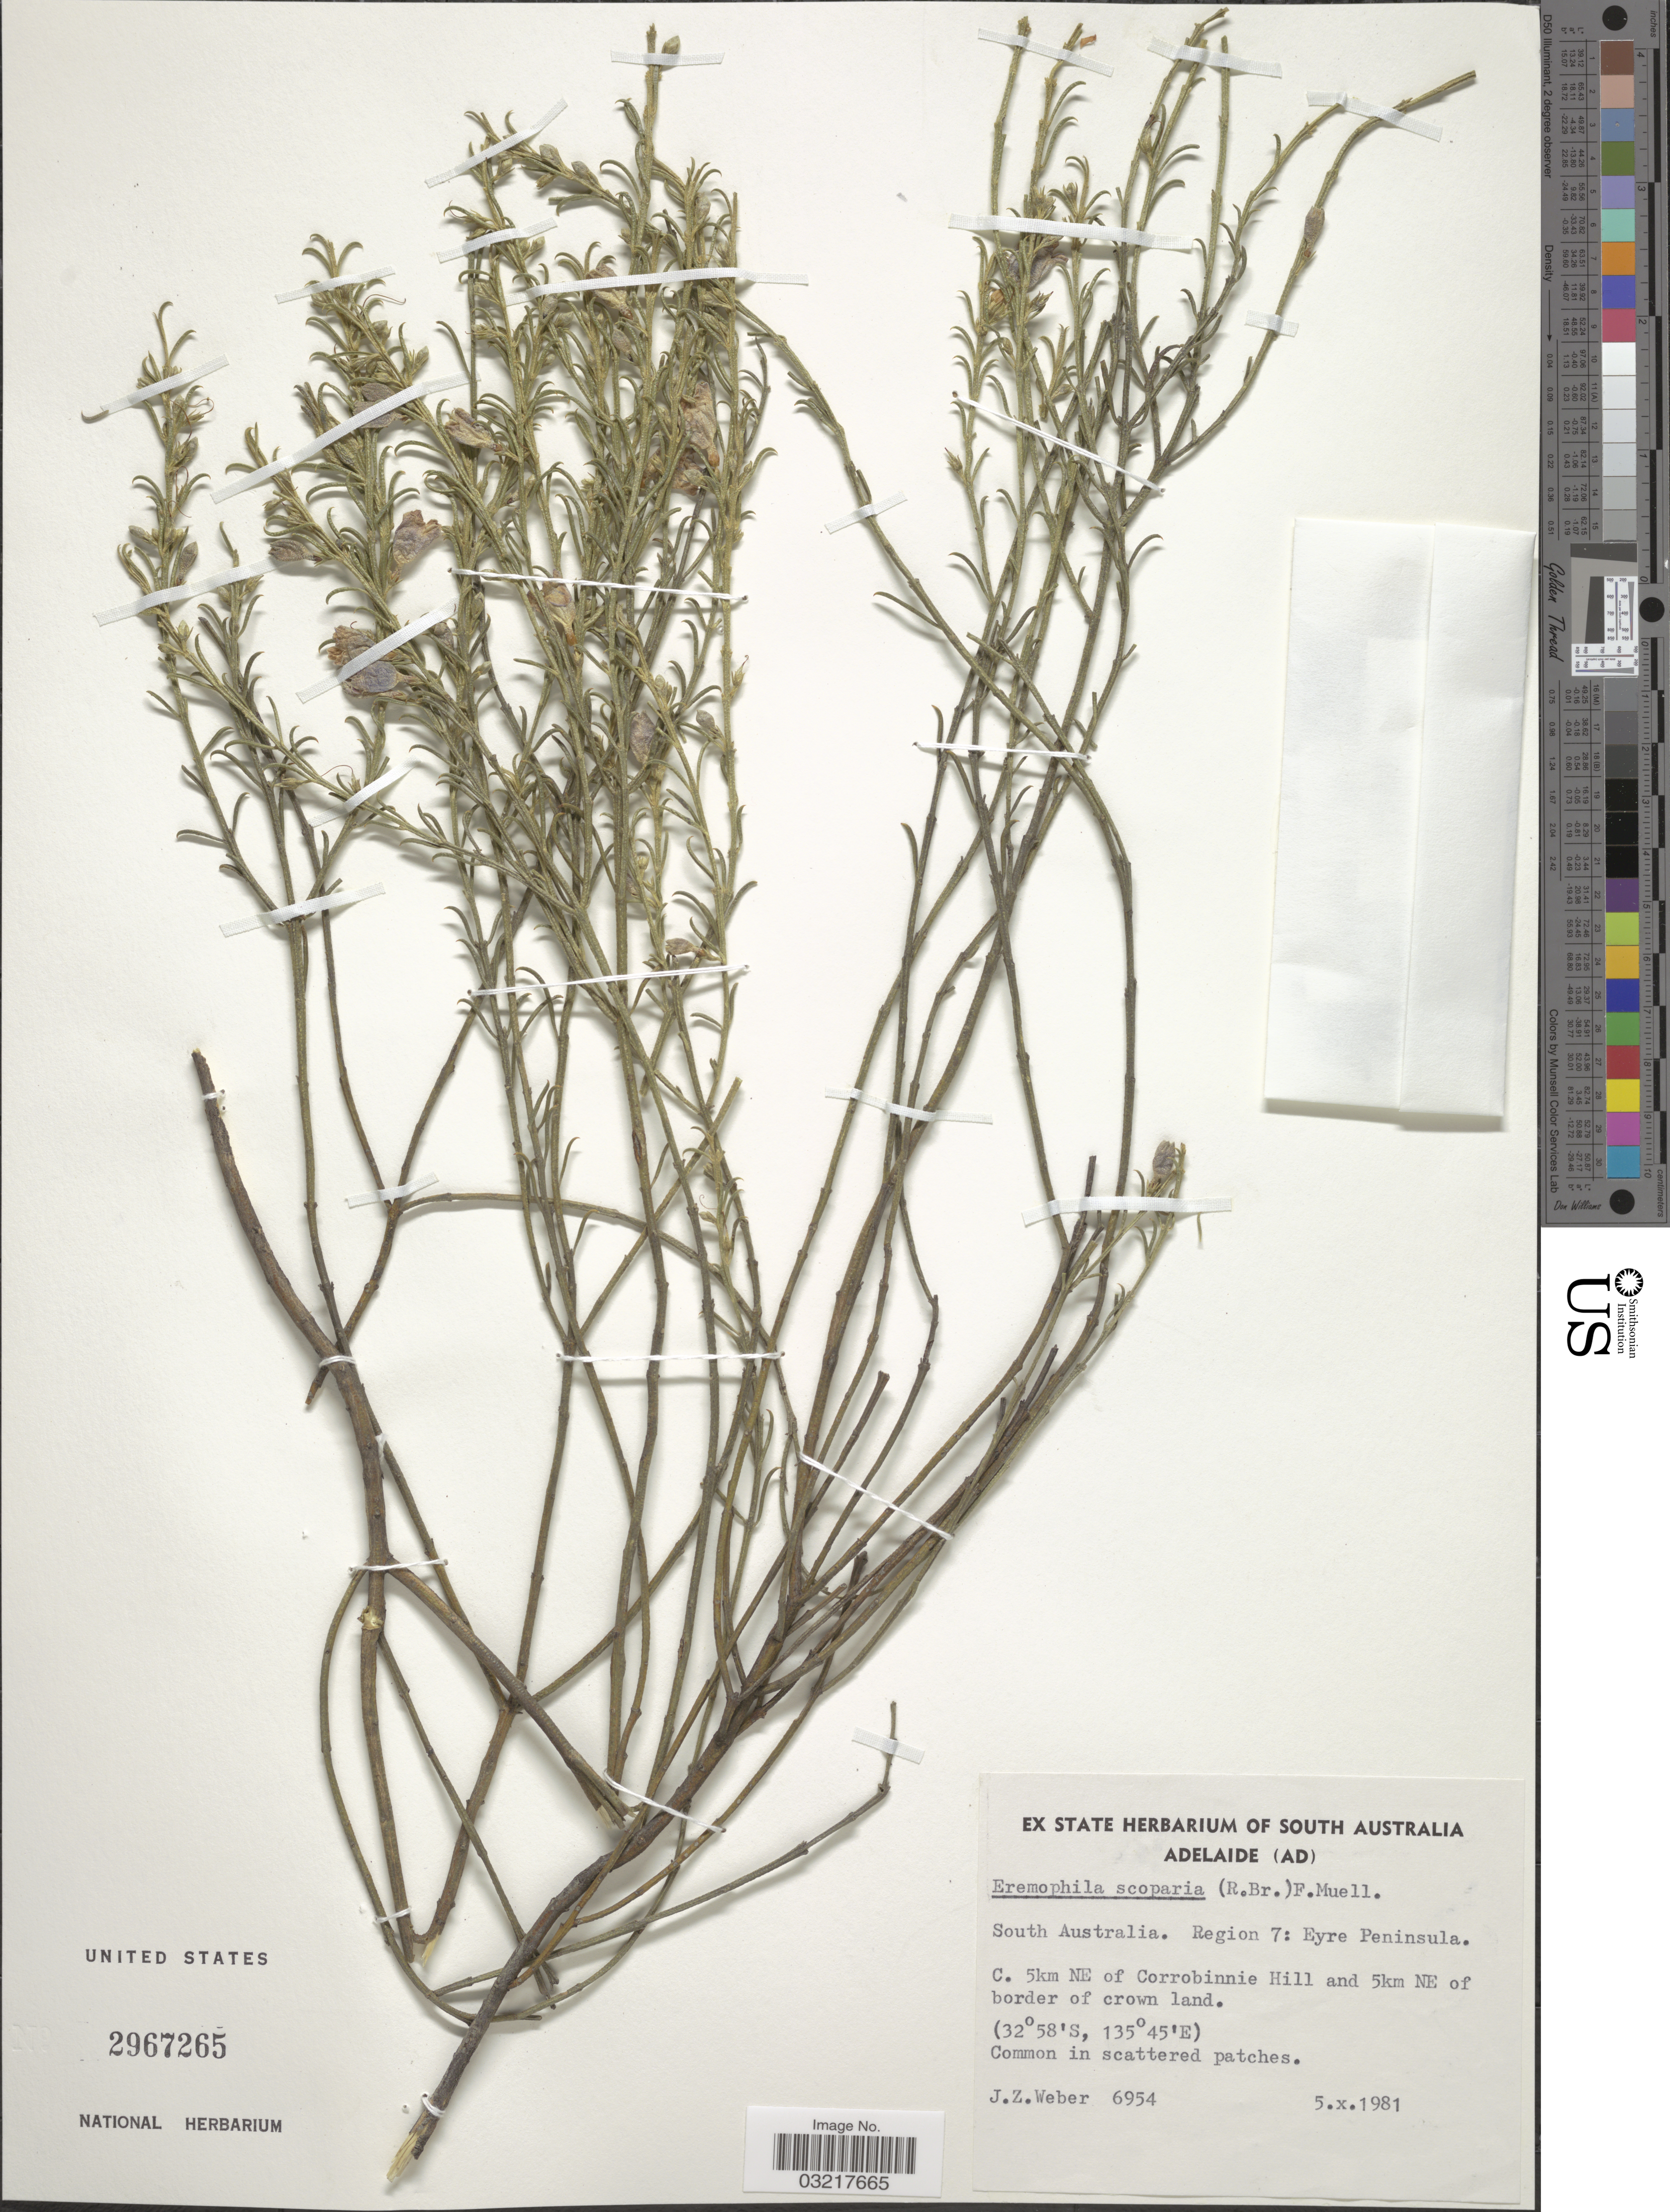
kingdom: Plantae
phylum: Tracheophyta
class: Magnoliopsida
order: Lamiales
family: Scrophulariaceae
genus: Eremophila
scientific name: Eremophila scoparia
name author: (R. Br.) F. Muell.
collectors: J.Z. Weber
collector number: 6954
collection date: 1981-10-05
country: Australia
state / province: South Australia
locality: Region 7: Eyre Peninsula. C. 5km NE of Corrobinnie Hill and 5km NE of border of crown land.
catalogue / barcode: US 2967265